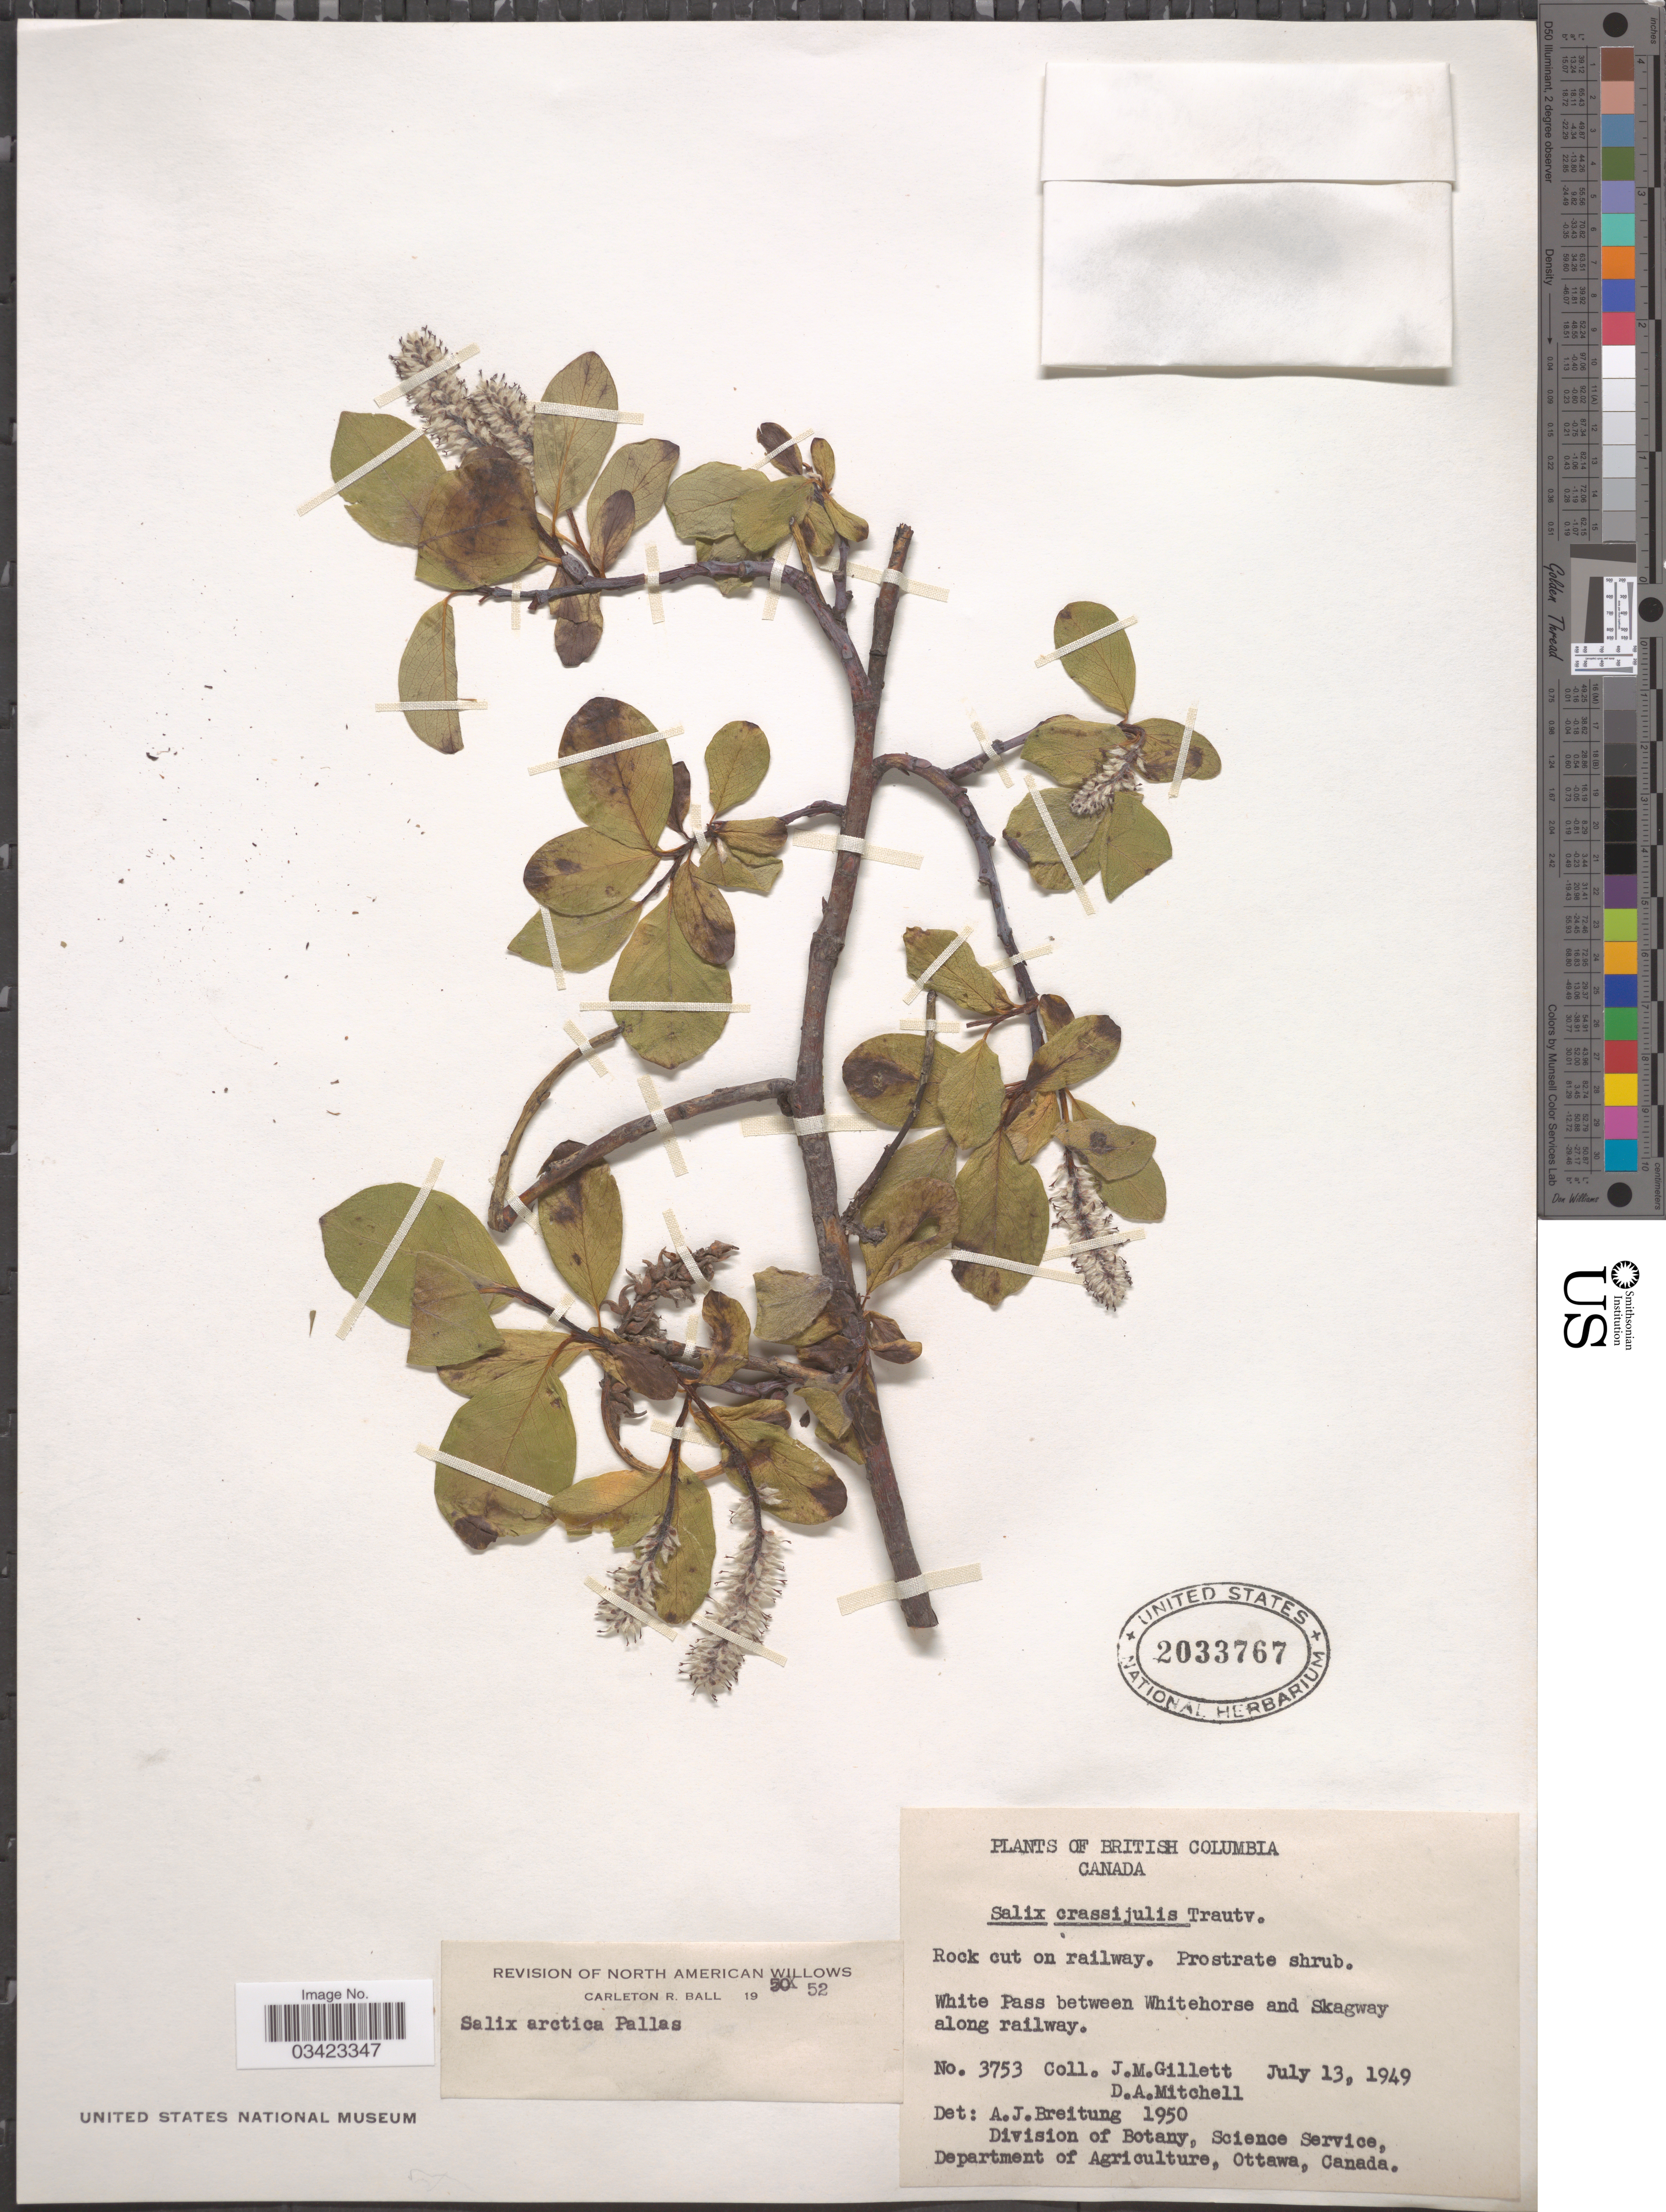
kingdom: Plantae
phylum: Tracheophyta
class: Magnoliopsida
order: Malpighiales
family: Salicaceae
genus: Salix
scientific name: Salix arctica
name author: Pall.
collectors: J. M. Gillett & D. Mitchell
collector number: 3753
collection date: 1949-07-13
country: Canada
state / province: British Columbia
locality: White Pass between Whitehorse and Skagway along railway.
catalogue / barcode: US 2033767